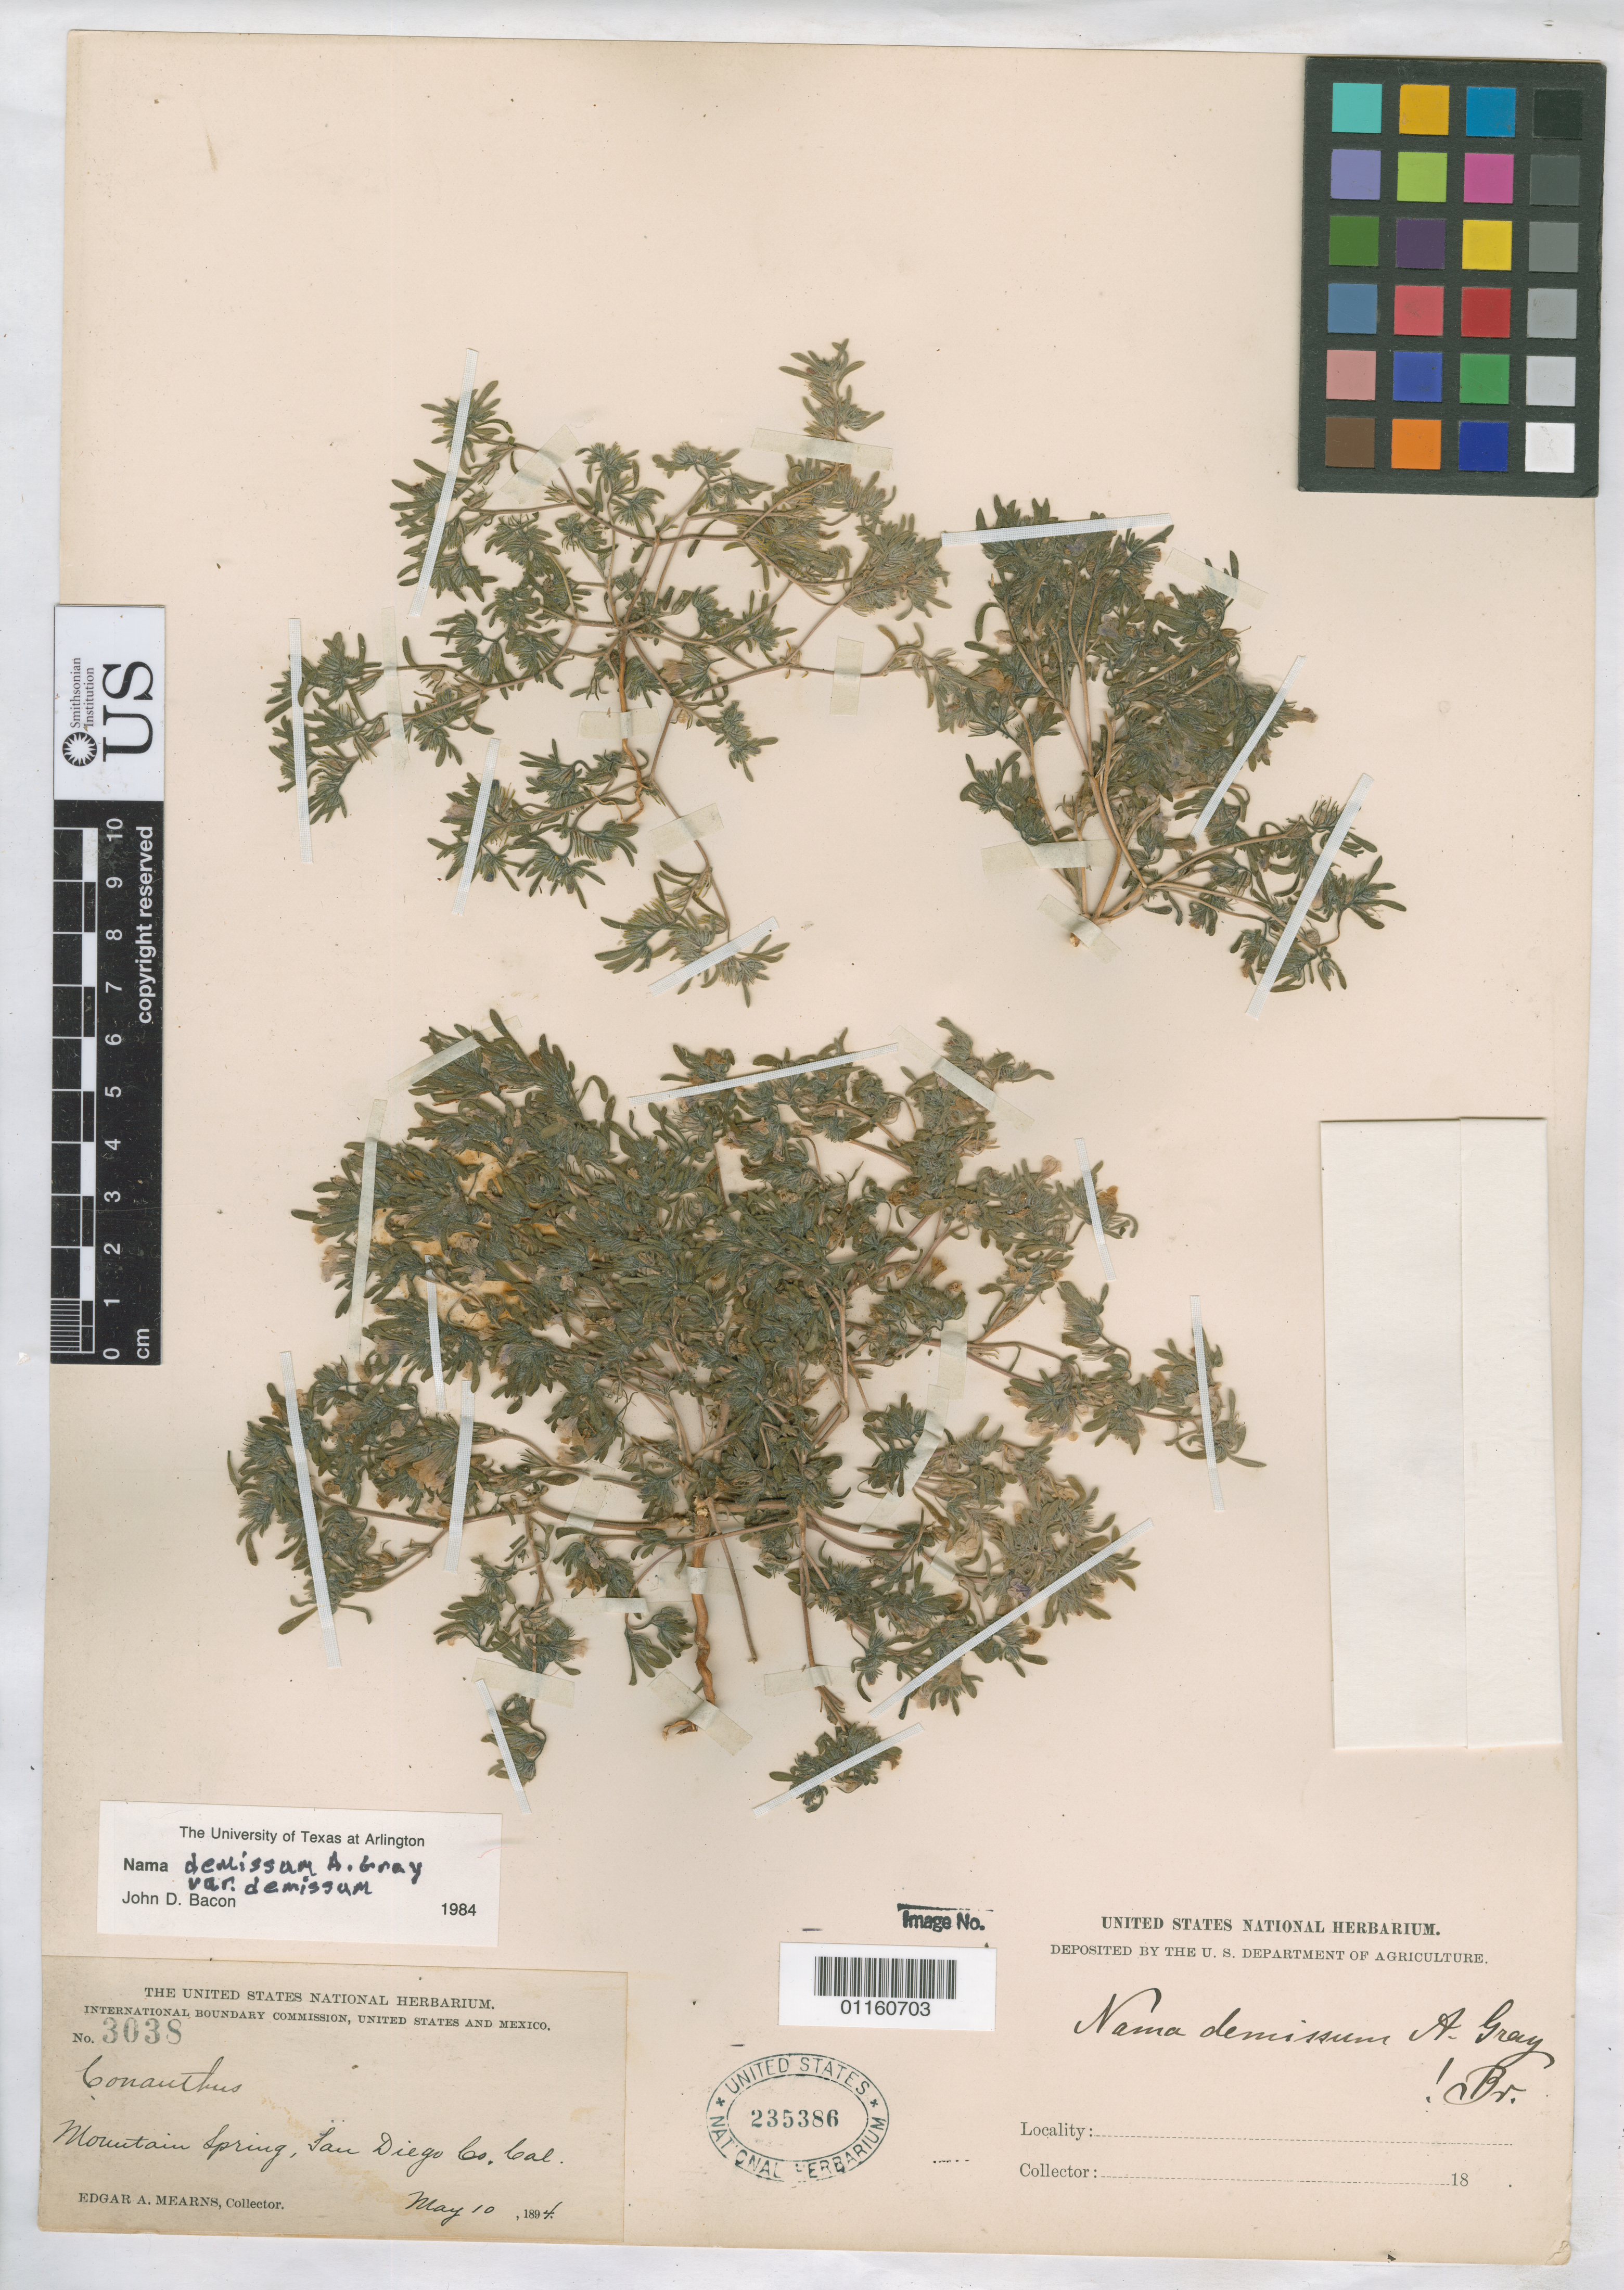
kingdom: Plantae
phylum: Tracheophyta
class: Magnoliopsida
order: Boraginales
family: Namaceae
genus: Nama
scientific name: Nama demissum var. demissum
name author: A. Gray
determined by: Bacon, J. D.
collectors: E. A. Mearns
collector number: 3038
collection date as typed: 10 May 1894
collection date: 1894-05-10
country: United States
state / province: California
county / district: San Diego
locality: Mountain Spring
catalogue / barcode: US 235386